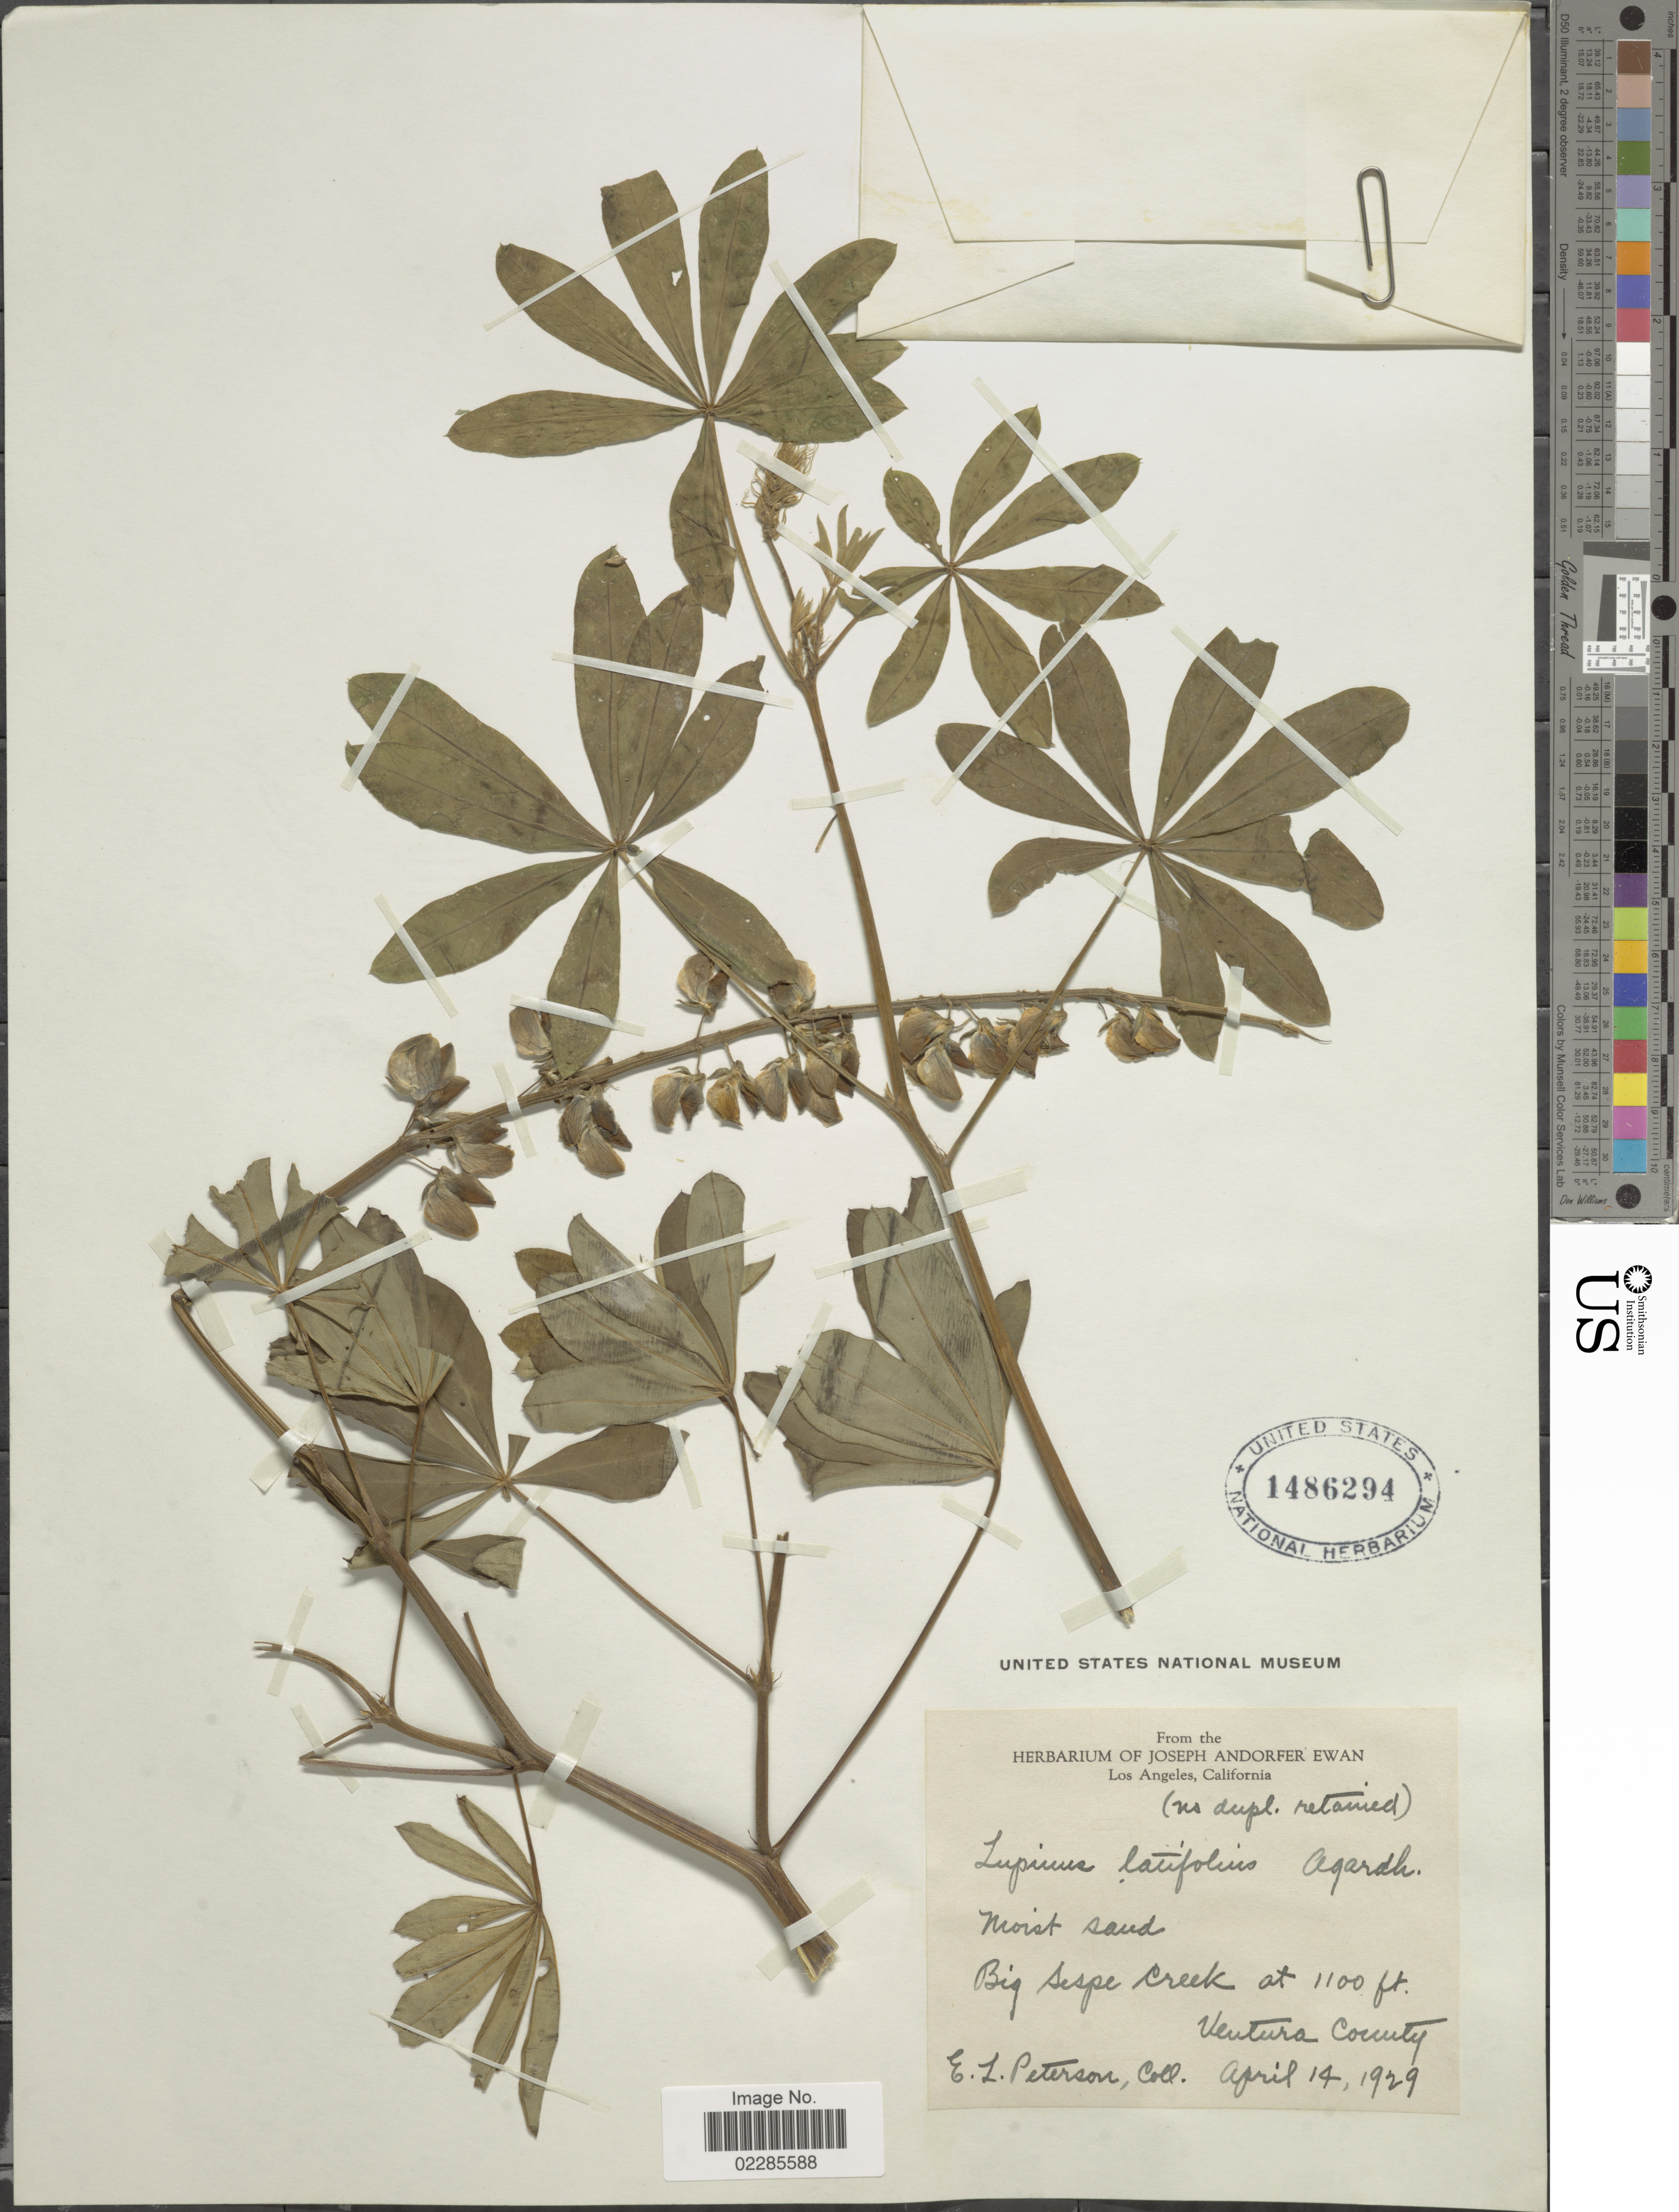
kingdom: Plantae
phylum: Tracheophyta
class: Magnoliopsida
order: Fabales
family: Fabaceae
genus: Lupinus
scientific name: Lupinus latifolius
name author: Lindl. ex J. Agardh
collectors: E. Peterson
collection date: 1929-04-14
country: United States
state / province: California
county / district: Ventura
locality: Moist sand, Big Sespe Creek, Ventura County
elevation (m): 335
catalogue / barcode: US 1486294